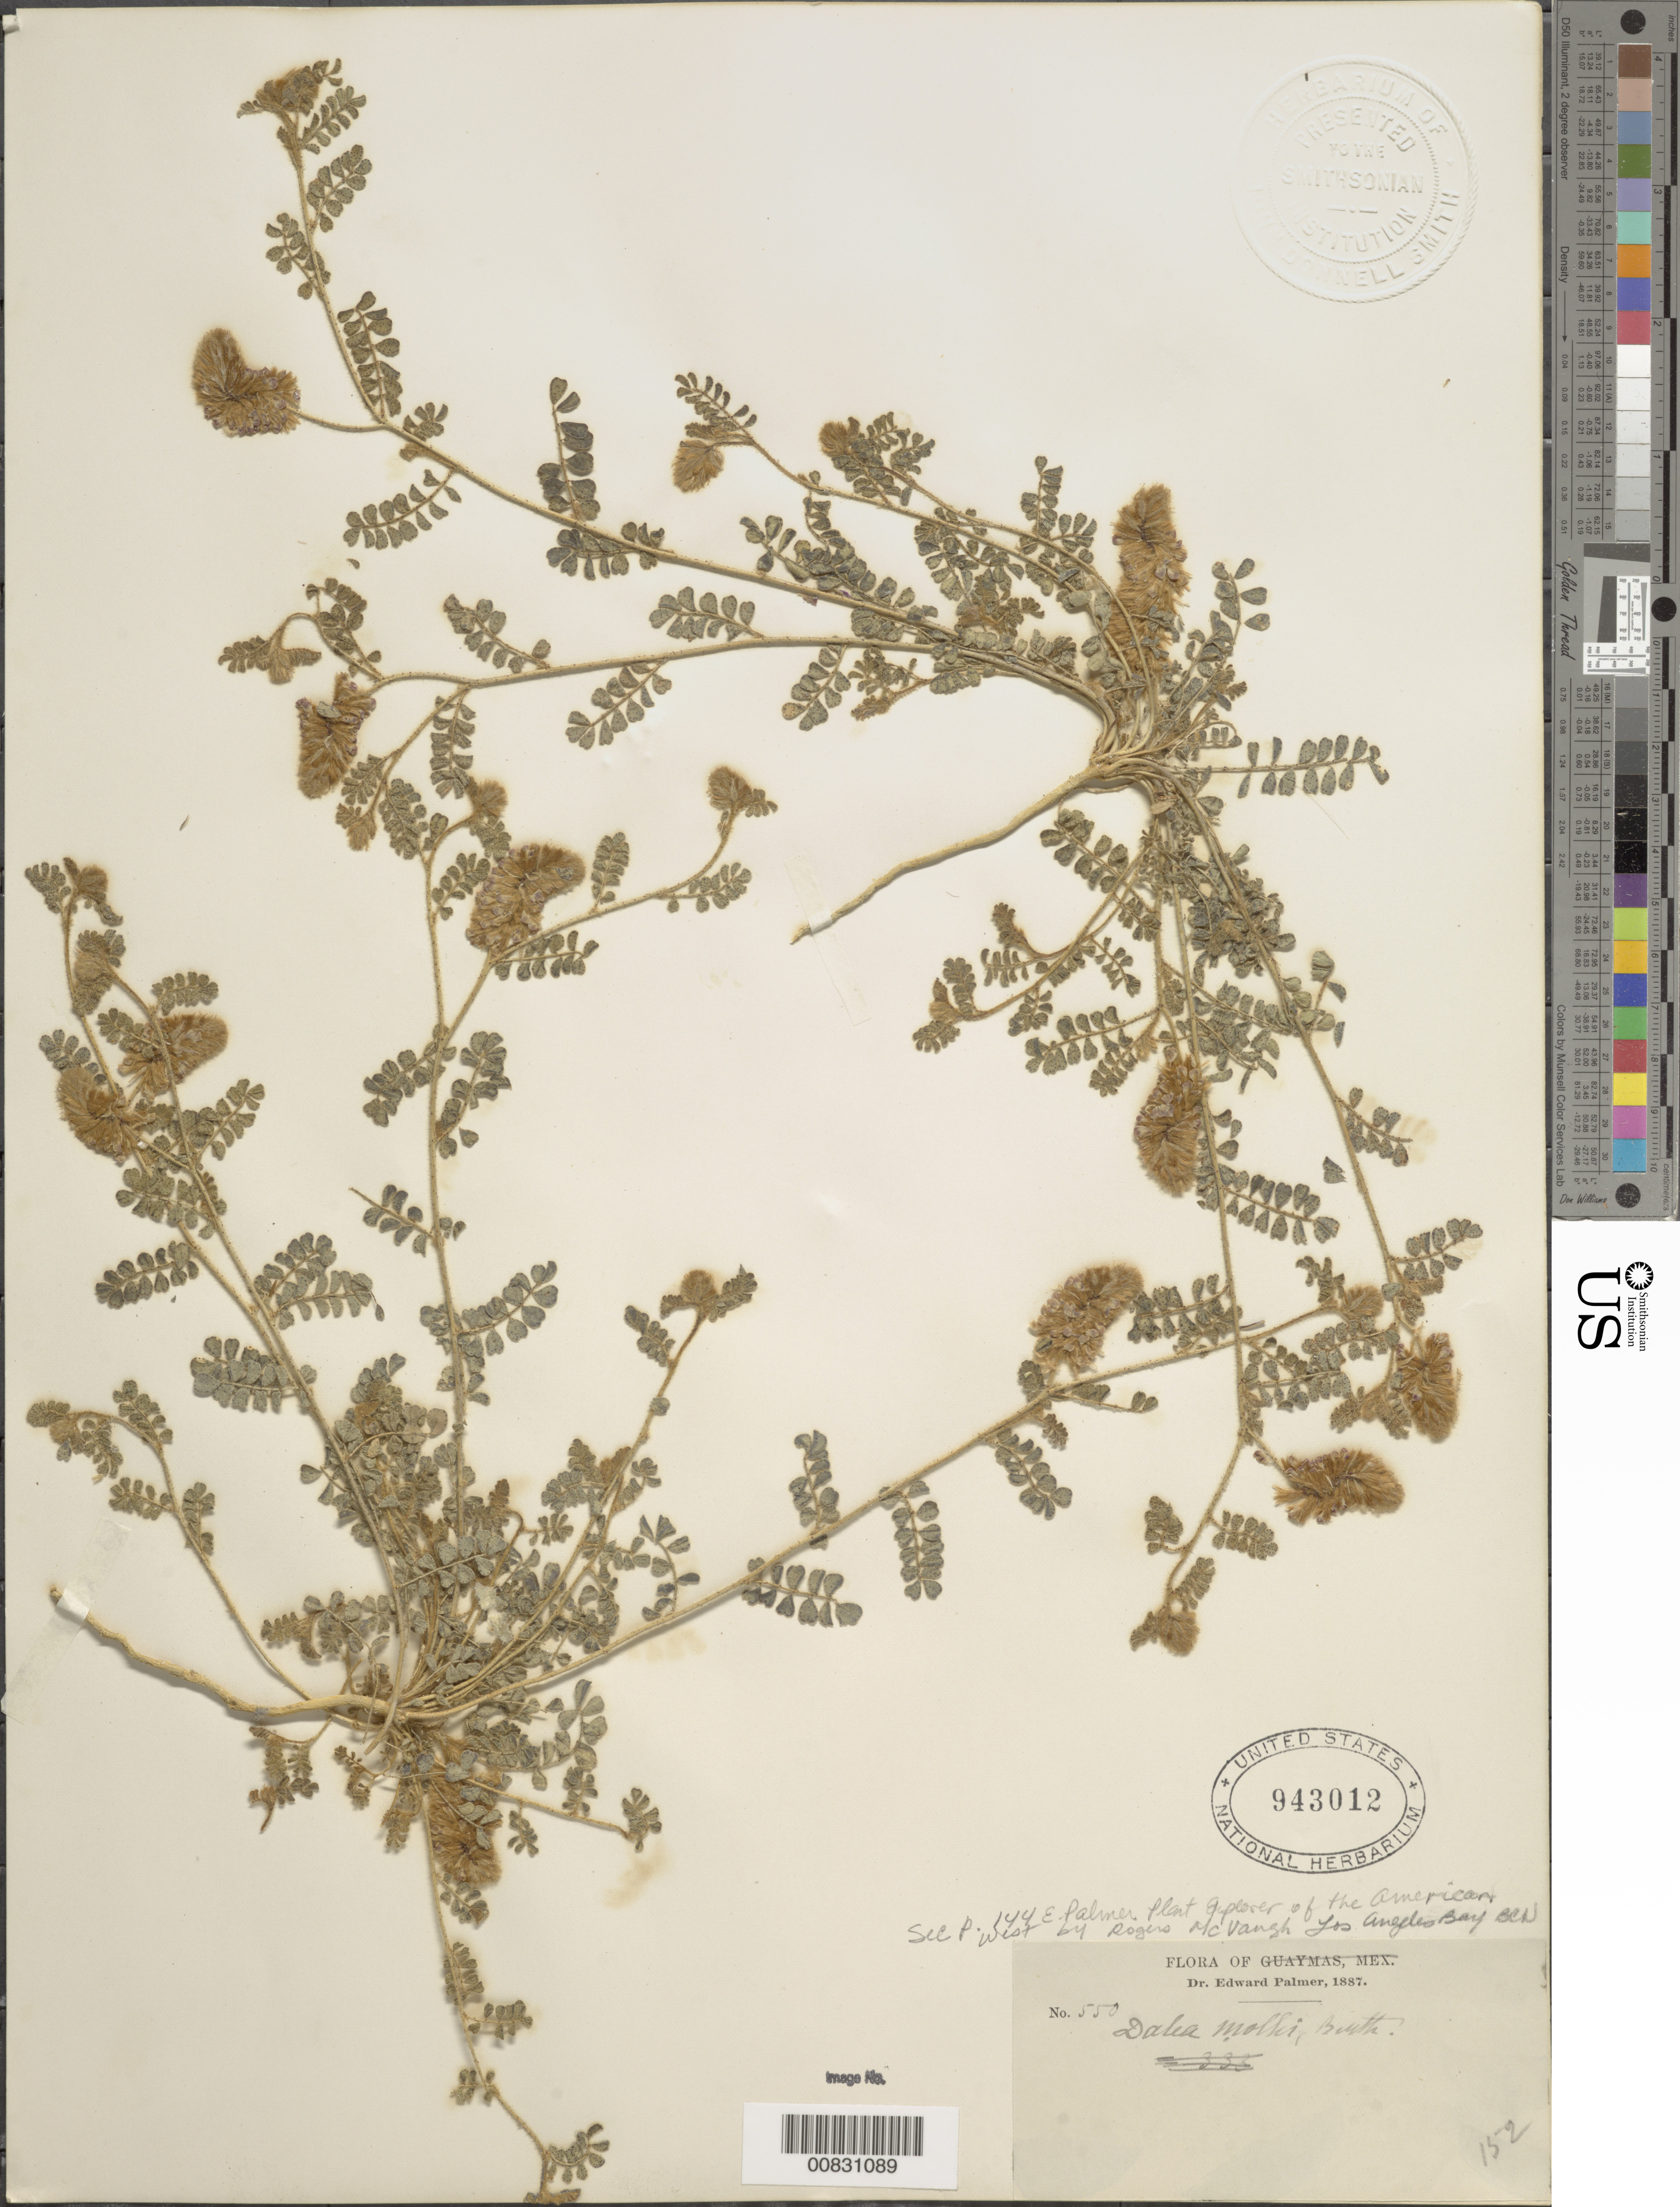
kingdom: Plantae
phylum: Tracheophyta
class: Magnoliopsida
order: Fabales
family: Fabaceae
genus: Dalea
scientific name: Dalea mollis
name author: Benth.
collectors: E. Palmer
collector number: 550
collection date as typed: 1887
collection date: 1887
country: Mexico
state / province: Baja California Norte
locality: Los Angeles Bay, Baja California.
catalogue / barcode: US 943012